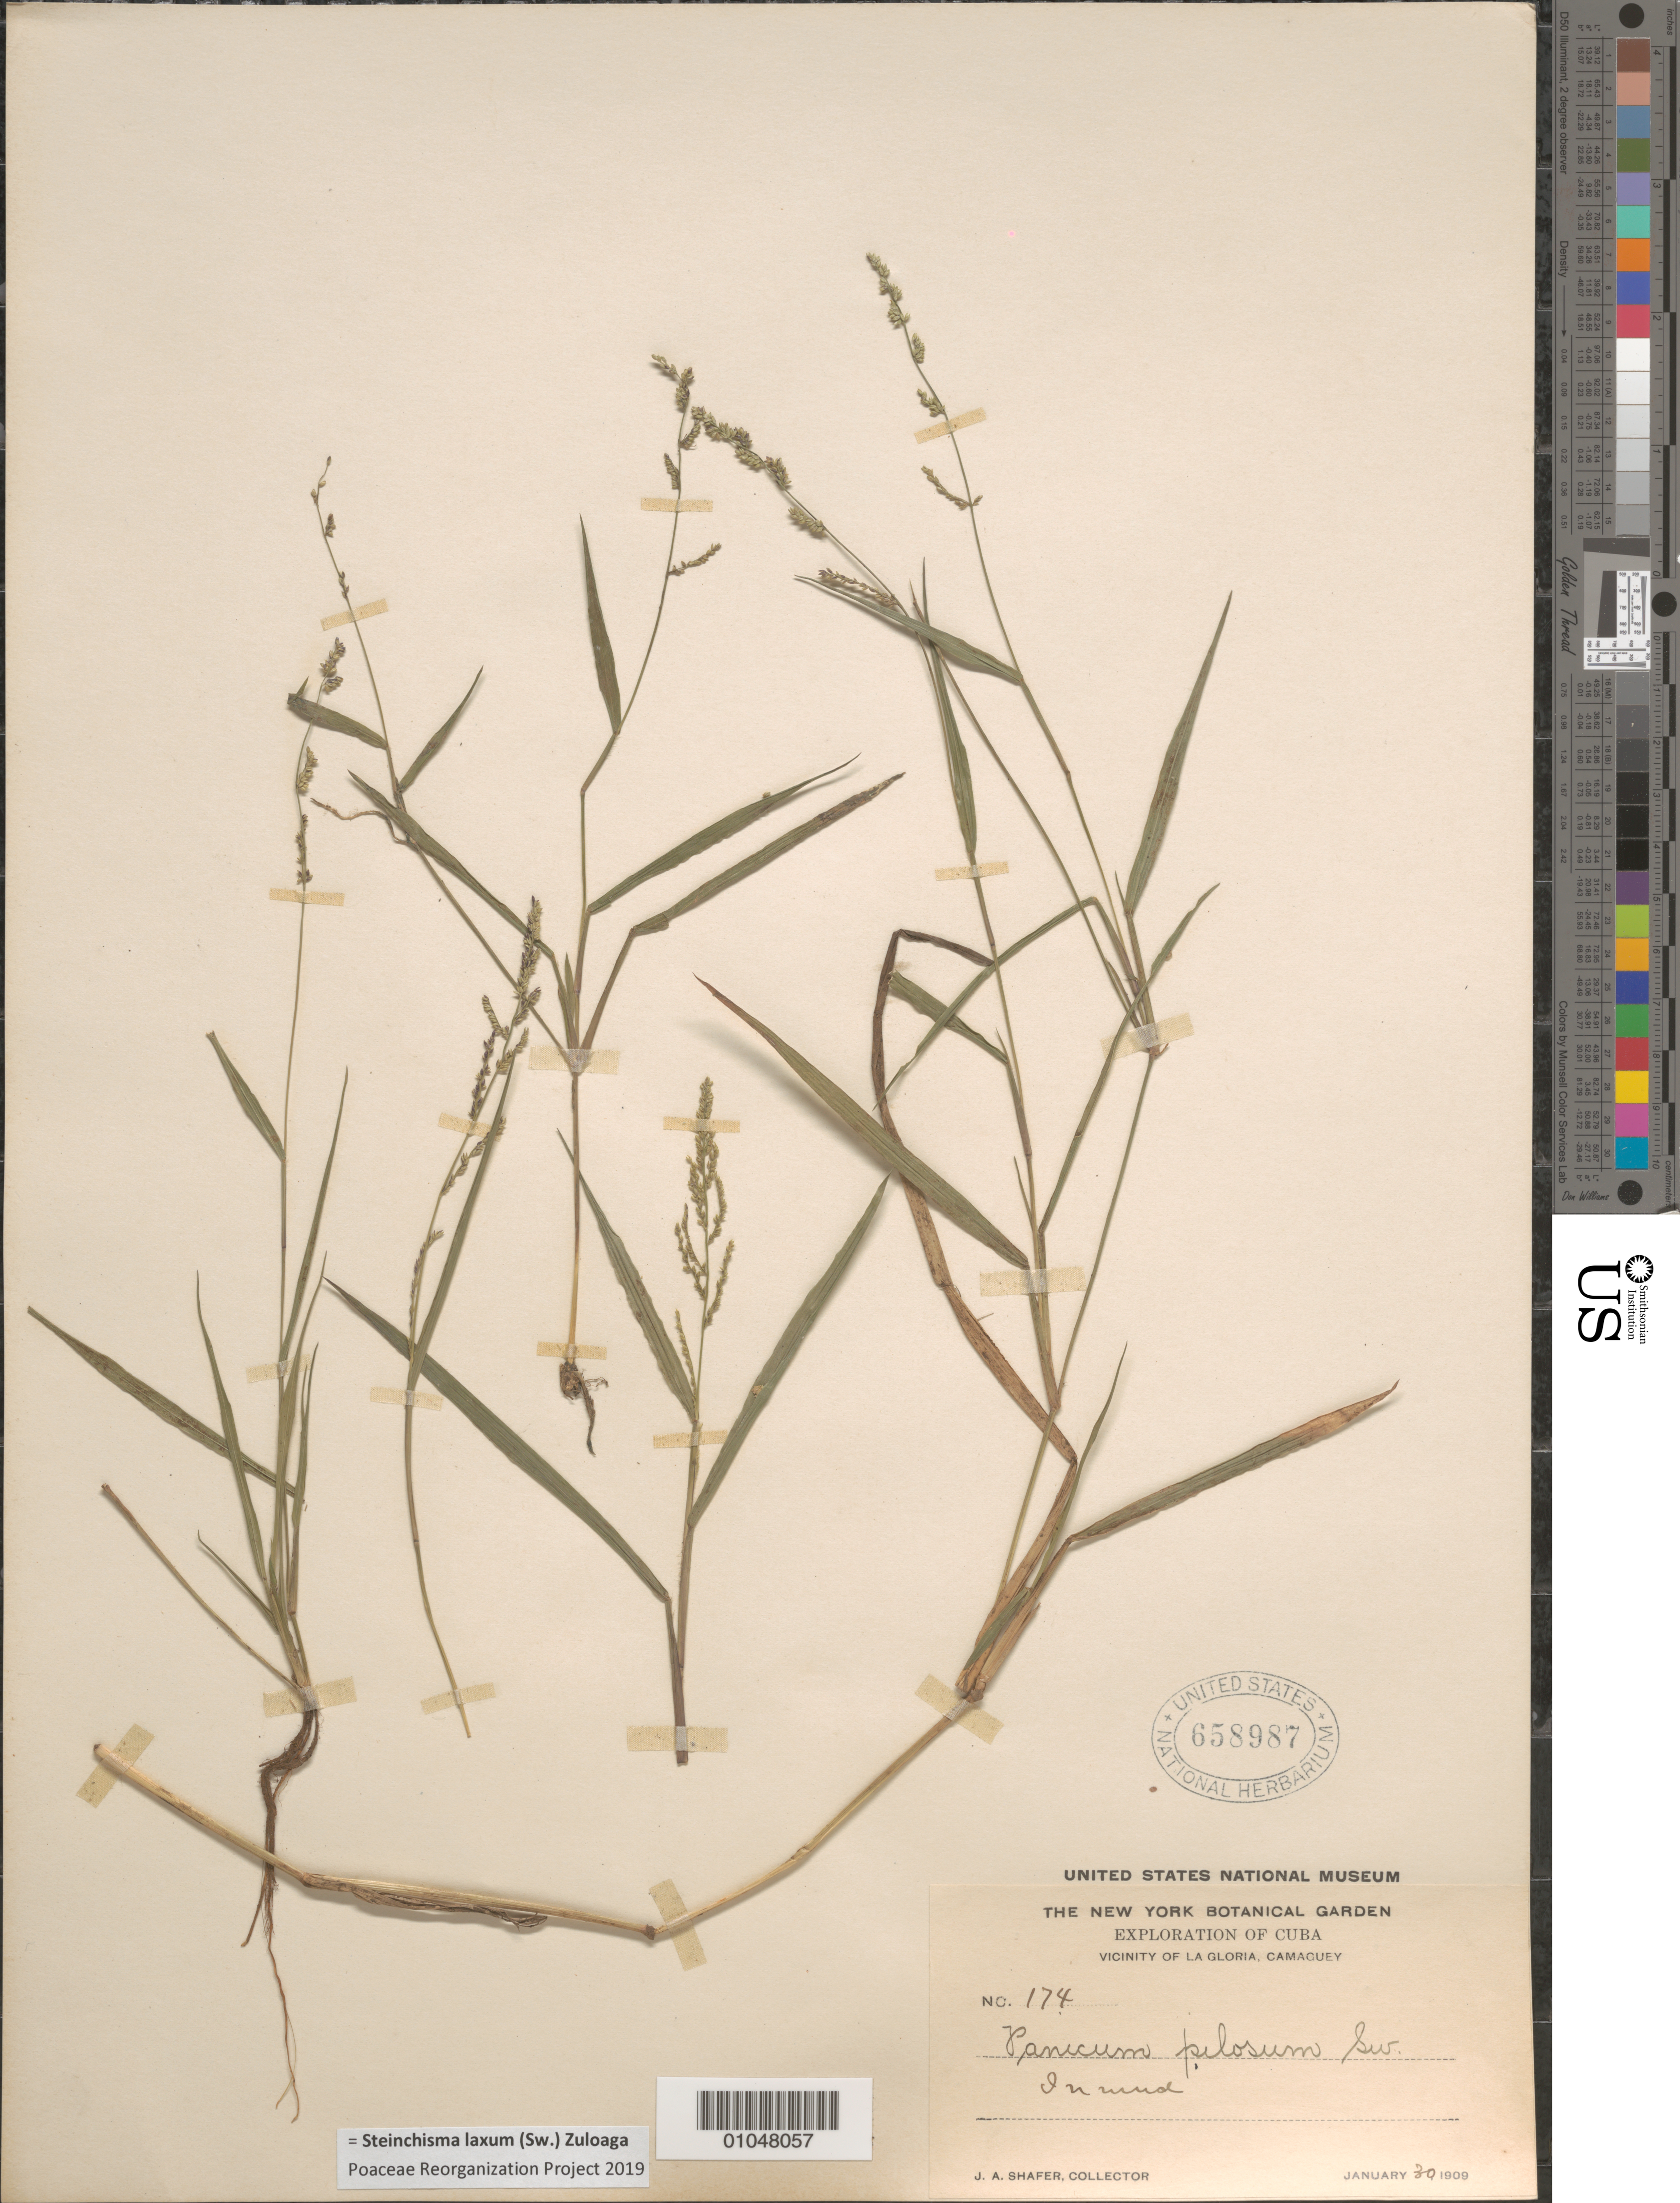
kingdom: Plantae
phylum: Tracheophyta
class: Liliopsida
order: Poales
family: Poaceae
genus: Panicum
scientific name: Panicum laxum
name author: Sw.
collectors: J. A. Shafer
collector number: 174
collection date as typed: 30 Jan 1909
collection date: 1909-01-30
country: Cuba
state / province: Camagüey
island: Cuba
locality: Vic of La Gloria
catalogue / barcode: US 658987